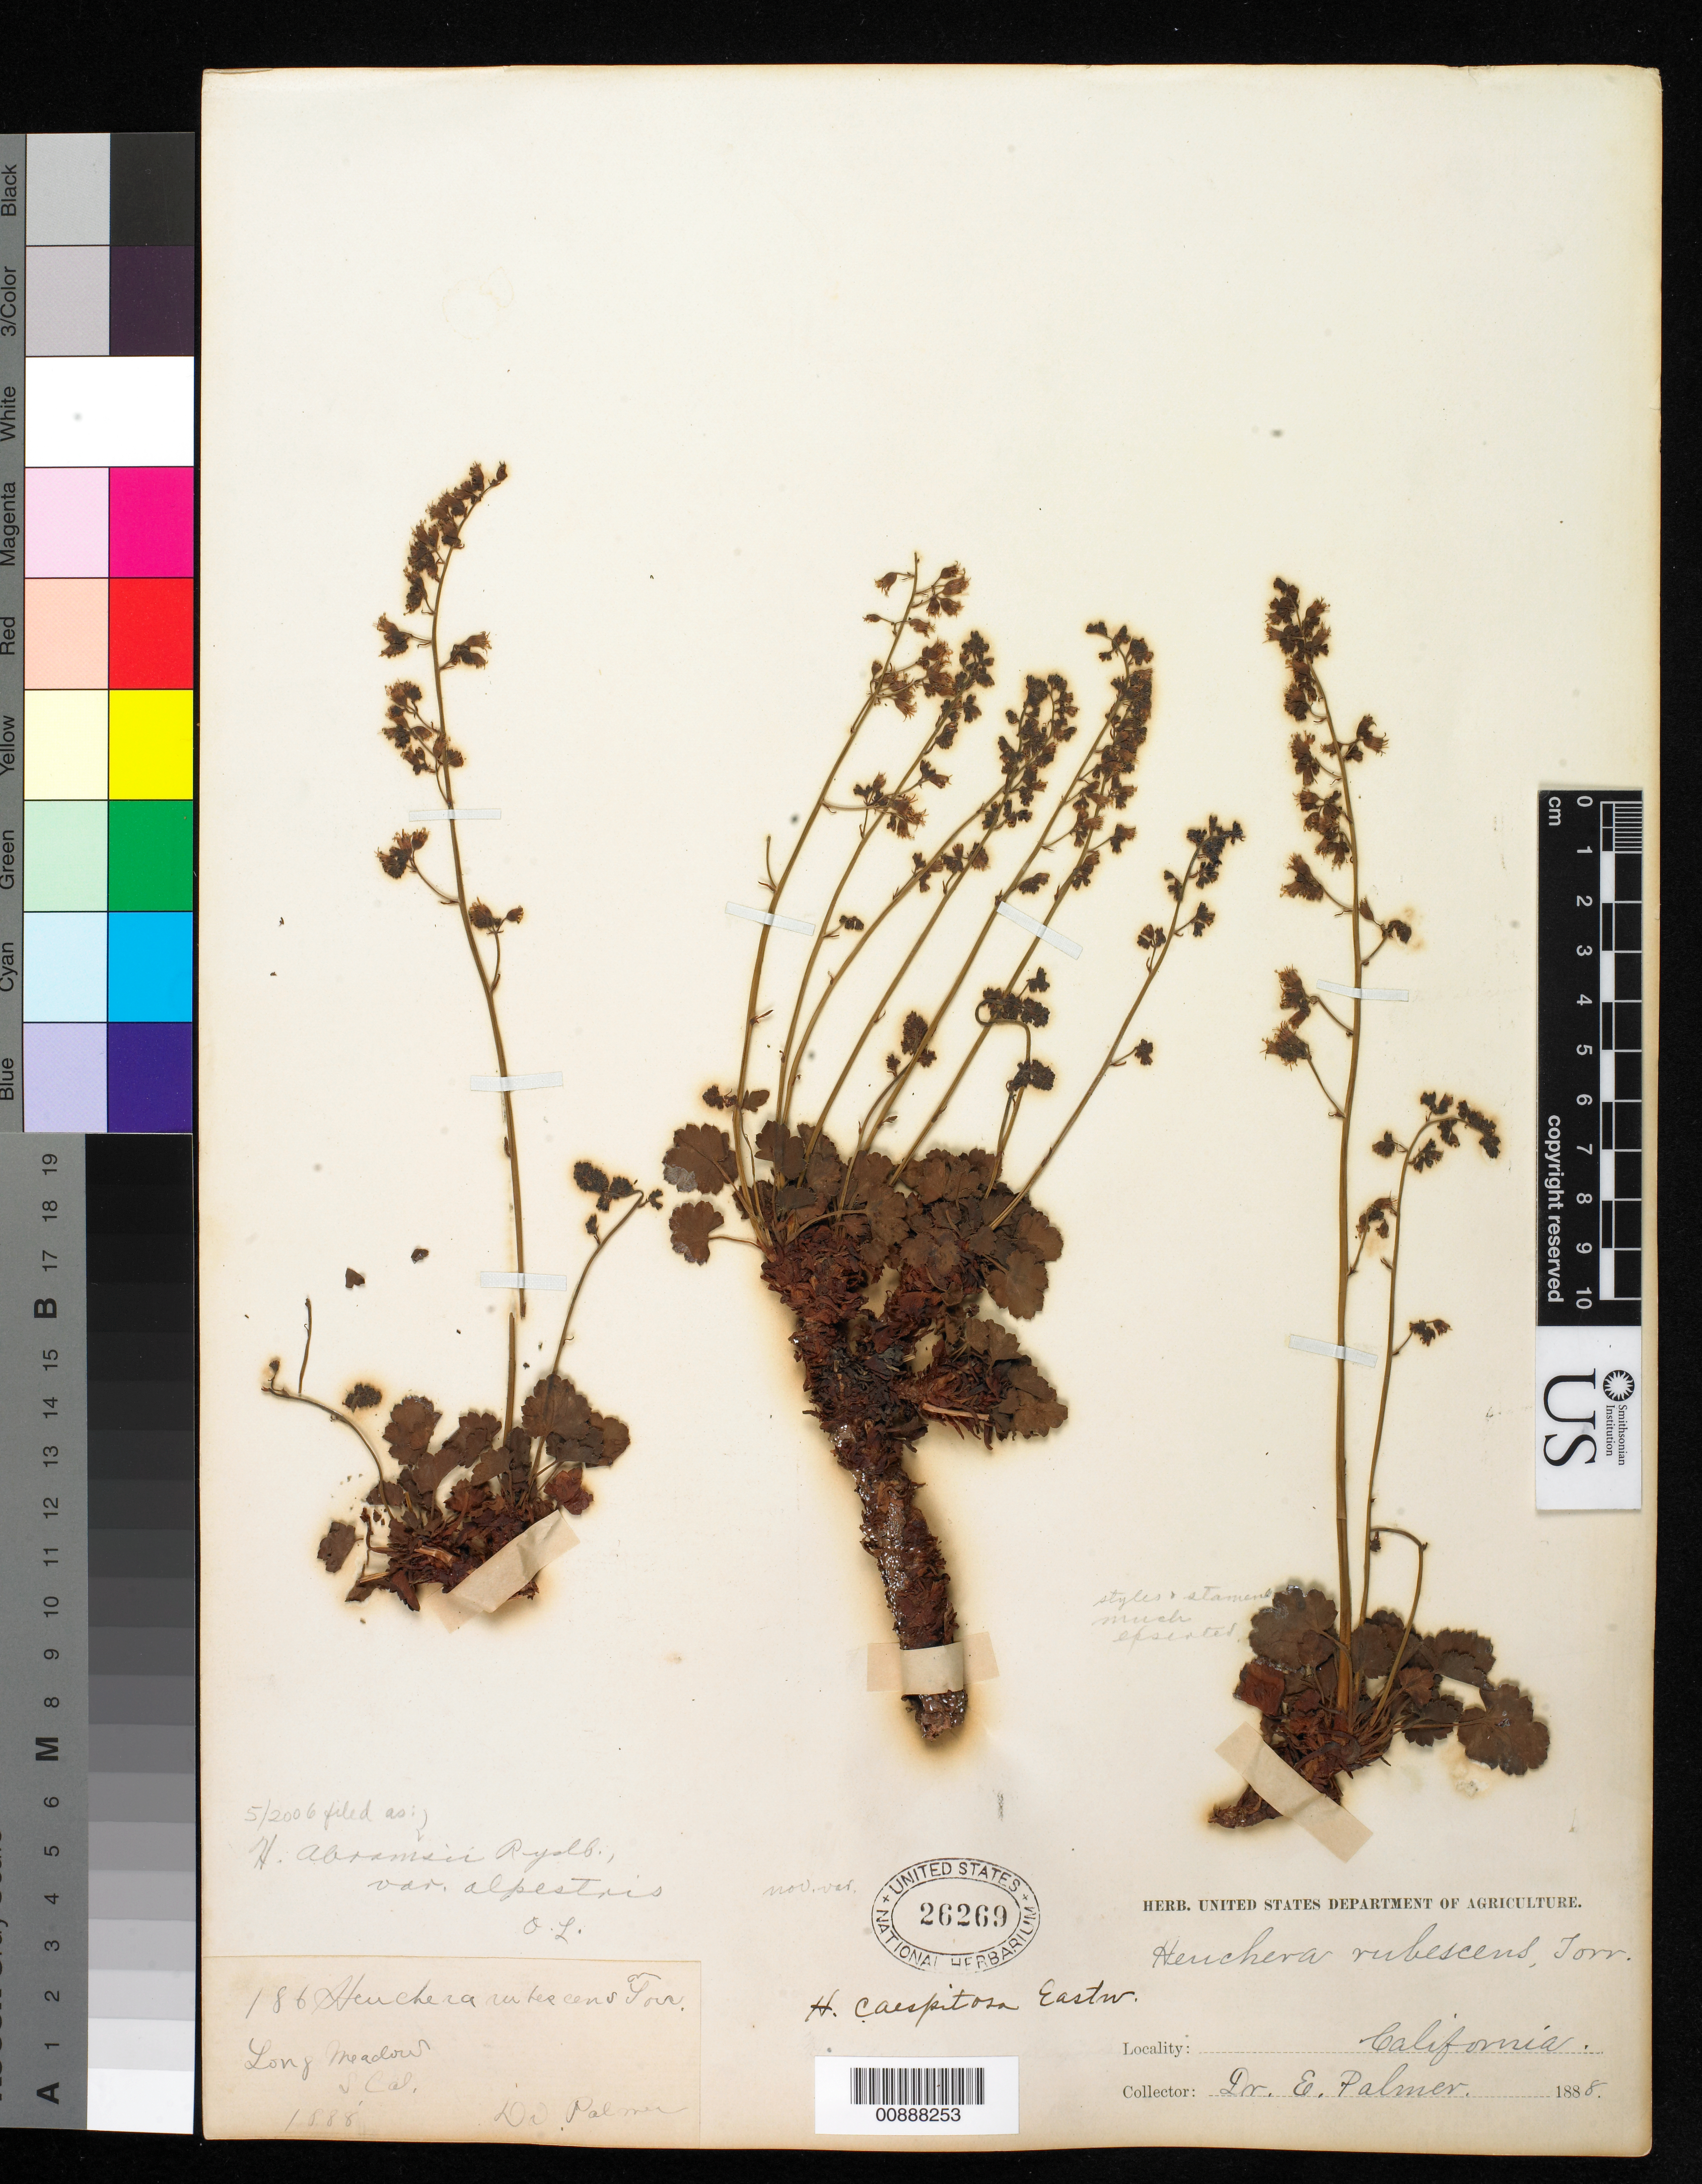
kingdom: Plantae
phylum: Tracheophyta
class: Magnoliopsida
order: Saxifragales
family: Saxifragaceae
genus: Heuchera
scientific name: Heuchera abramsii var. alpestris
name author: Rydb.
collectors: E. Palmer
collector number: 186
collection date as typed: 1888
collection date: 1888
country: United States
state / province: California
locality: Long Meadow, S. California.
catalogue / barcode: US 26269